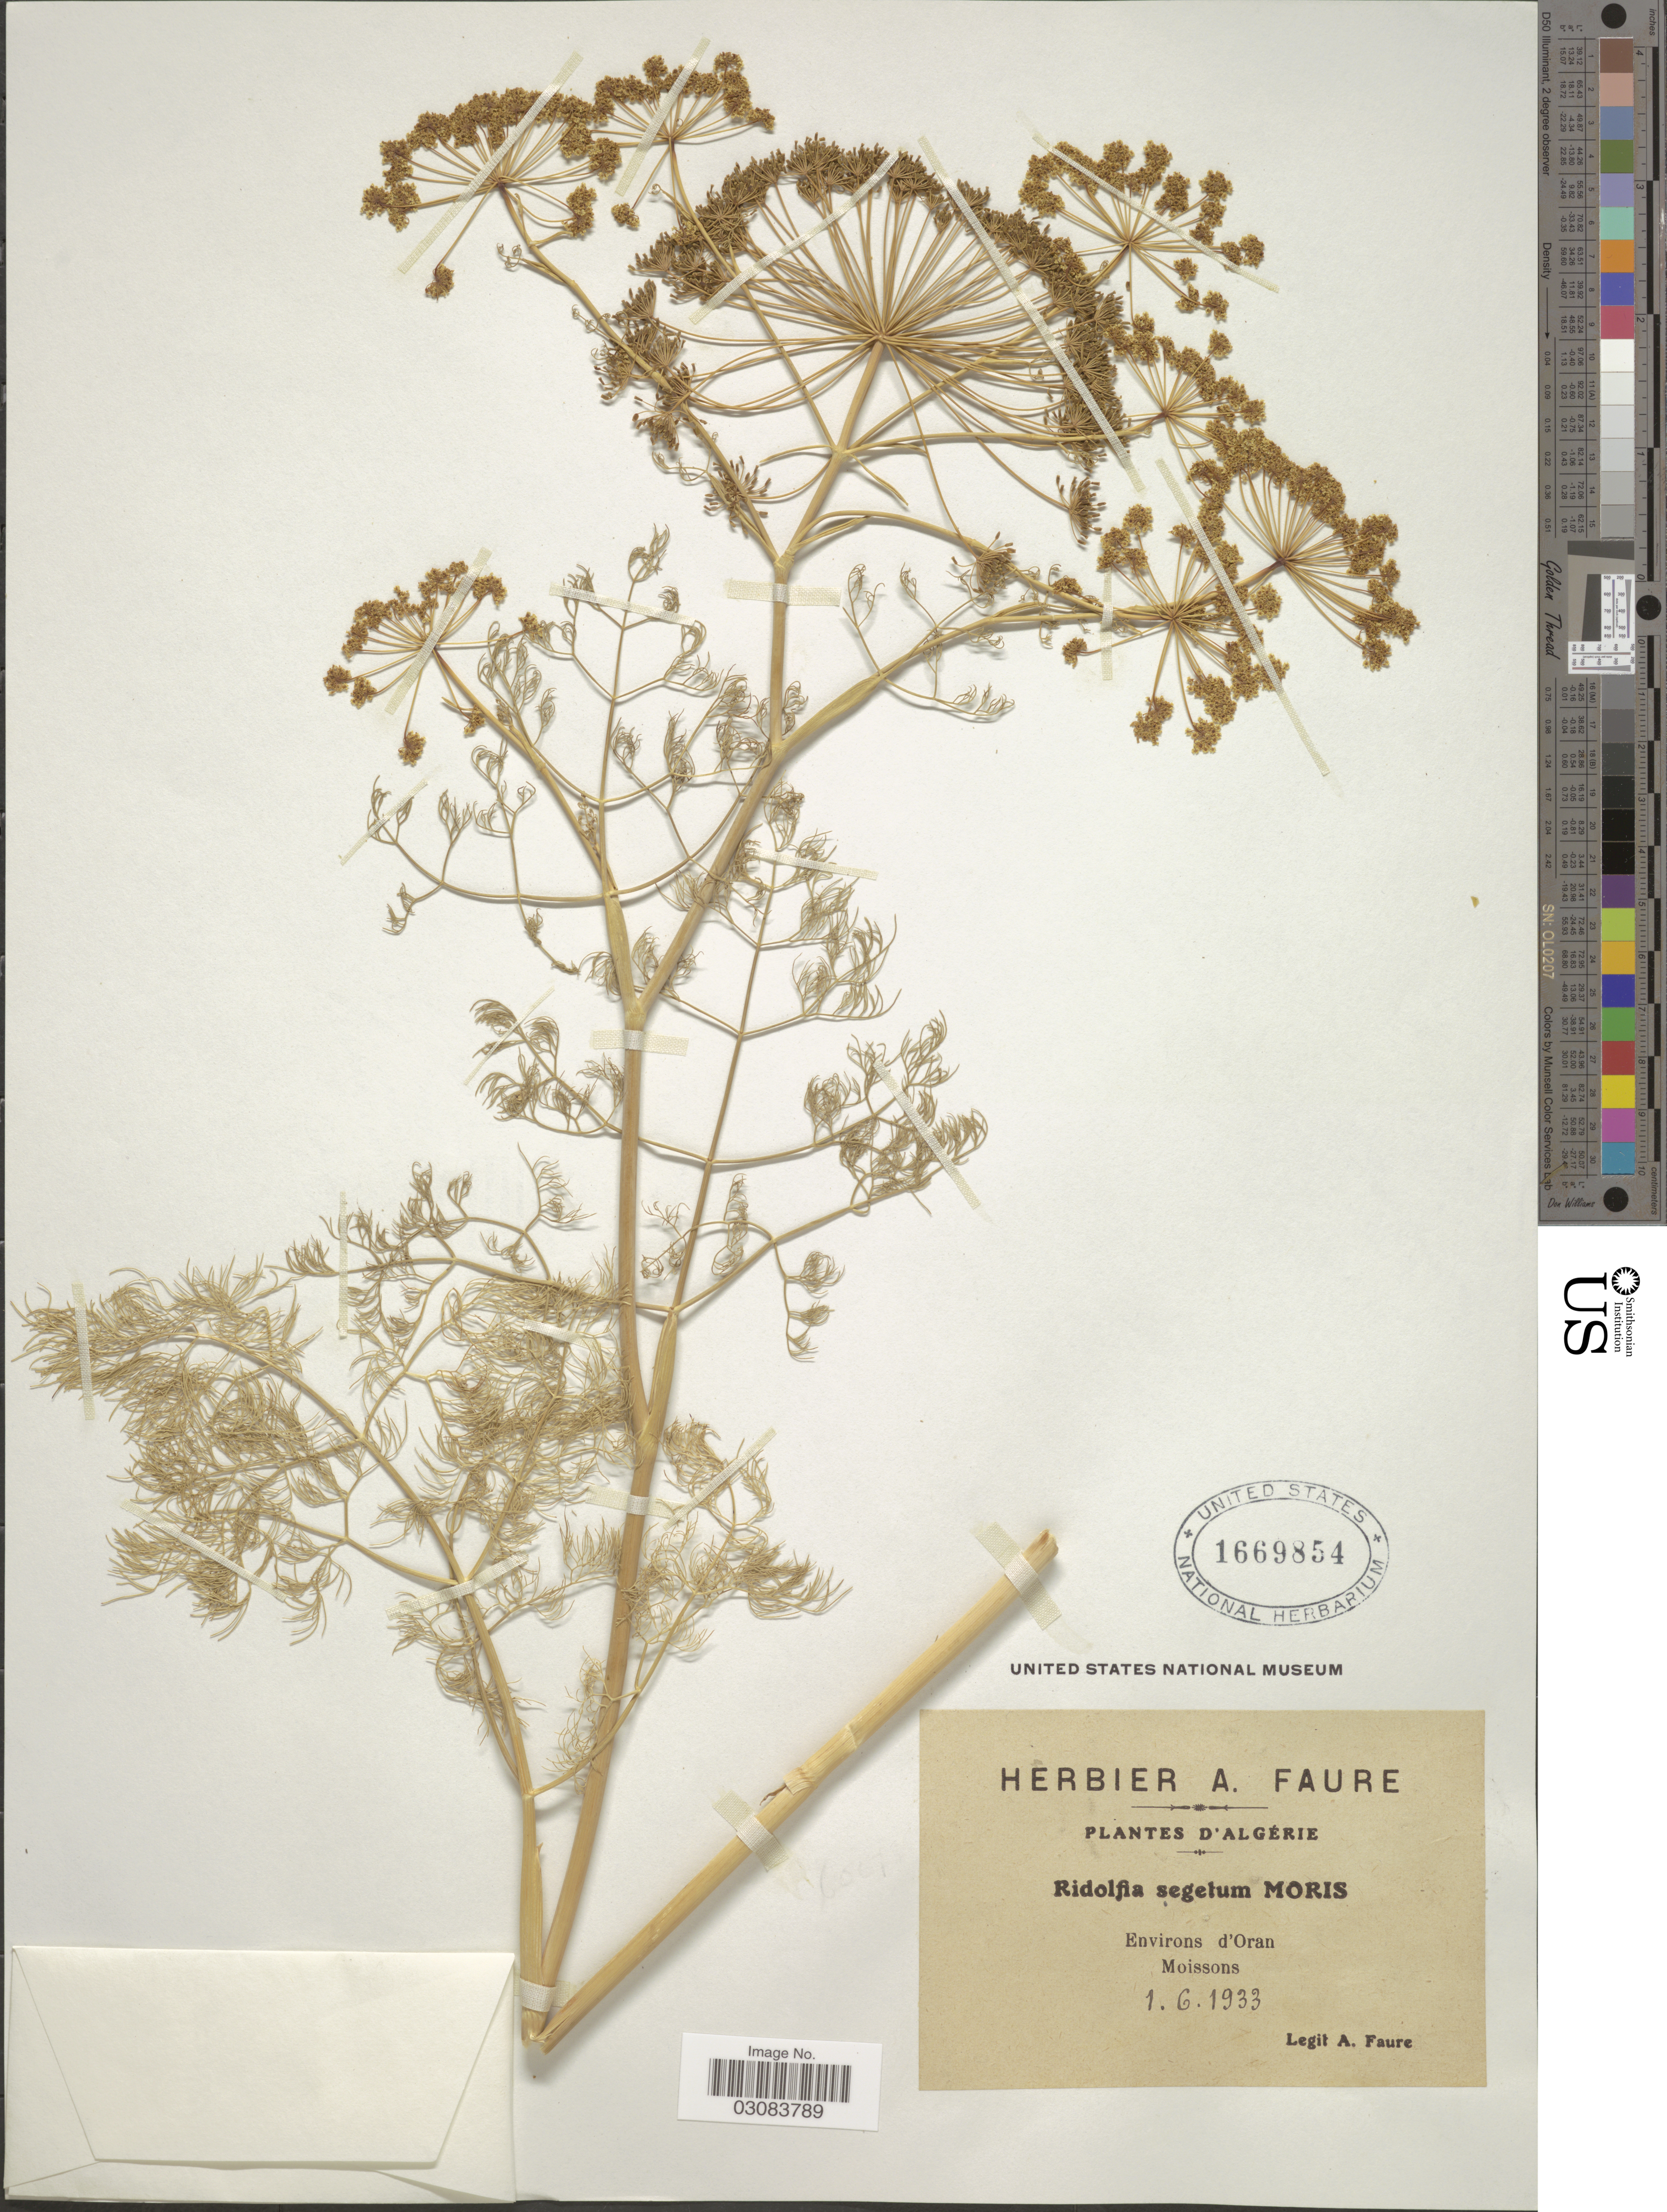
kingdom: Plantae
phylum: Tracheophyta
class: Magnoliopsida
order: Apiales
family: Apiaceae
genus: Ridolfia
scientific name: Ridolfia segetum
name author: (L.) Moris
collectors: A. Faure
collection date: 1933-06-01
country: Algeria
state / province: Oran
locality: Environs d'Oran. Moissons.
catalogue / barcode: US 1669854